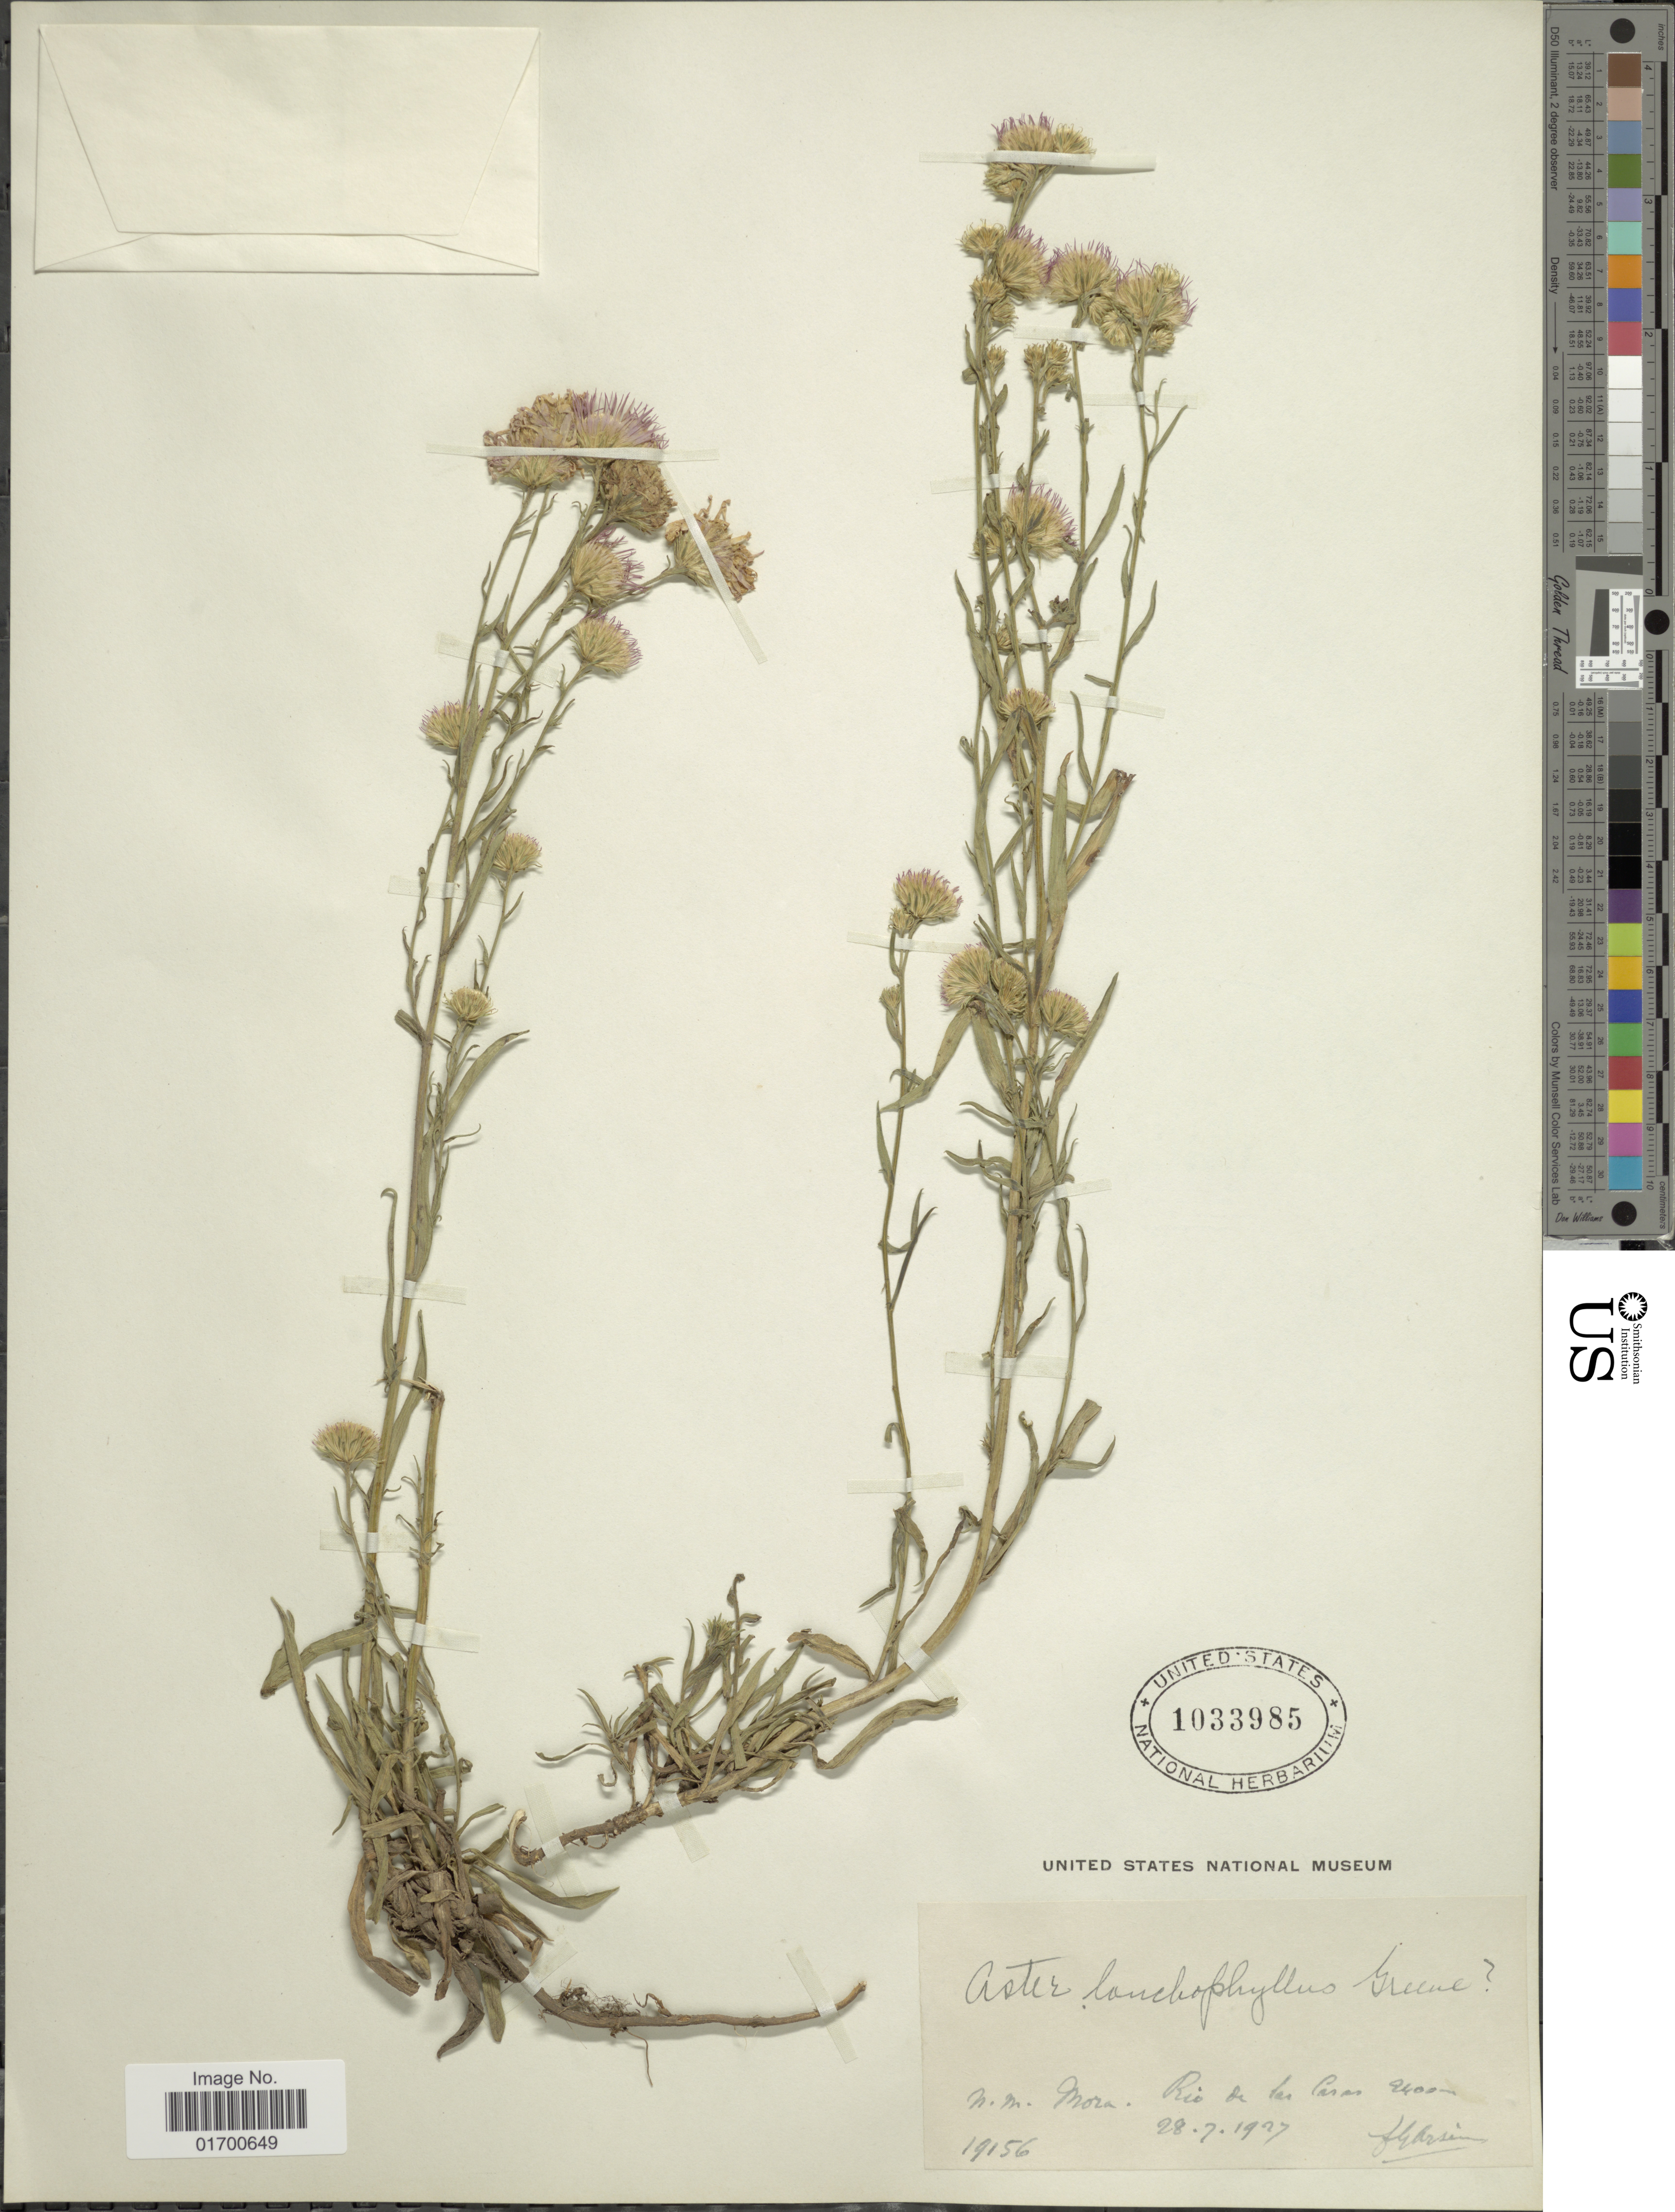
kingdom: Plantae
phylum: Tracheophyta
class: Magnoliopsida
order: Asterales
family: Asteraceae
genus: Symphyotrichum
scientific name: Symphyotrichum ascendens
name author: (Lindl.) G.L. Nesom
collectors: Bro. G. Arsène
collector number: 19156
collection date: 1927-07-28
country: United States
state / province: New Mexico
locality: N.M. Mora., Rio de las Casas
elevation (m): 2400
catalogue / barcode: US 1033985